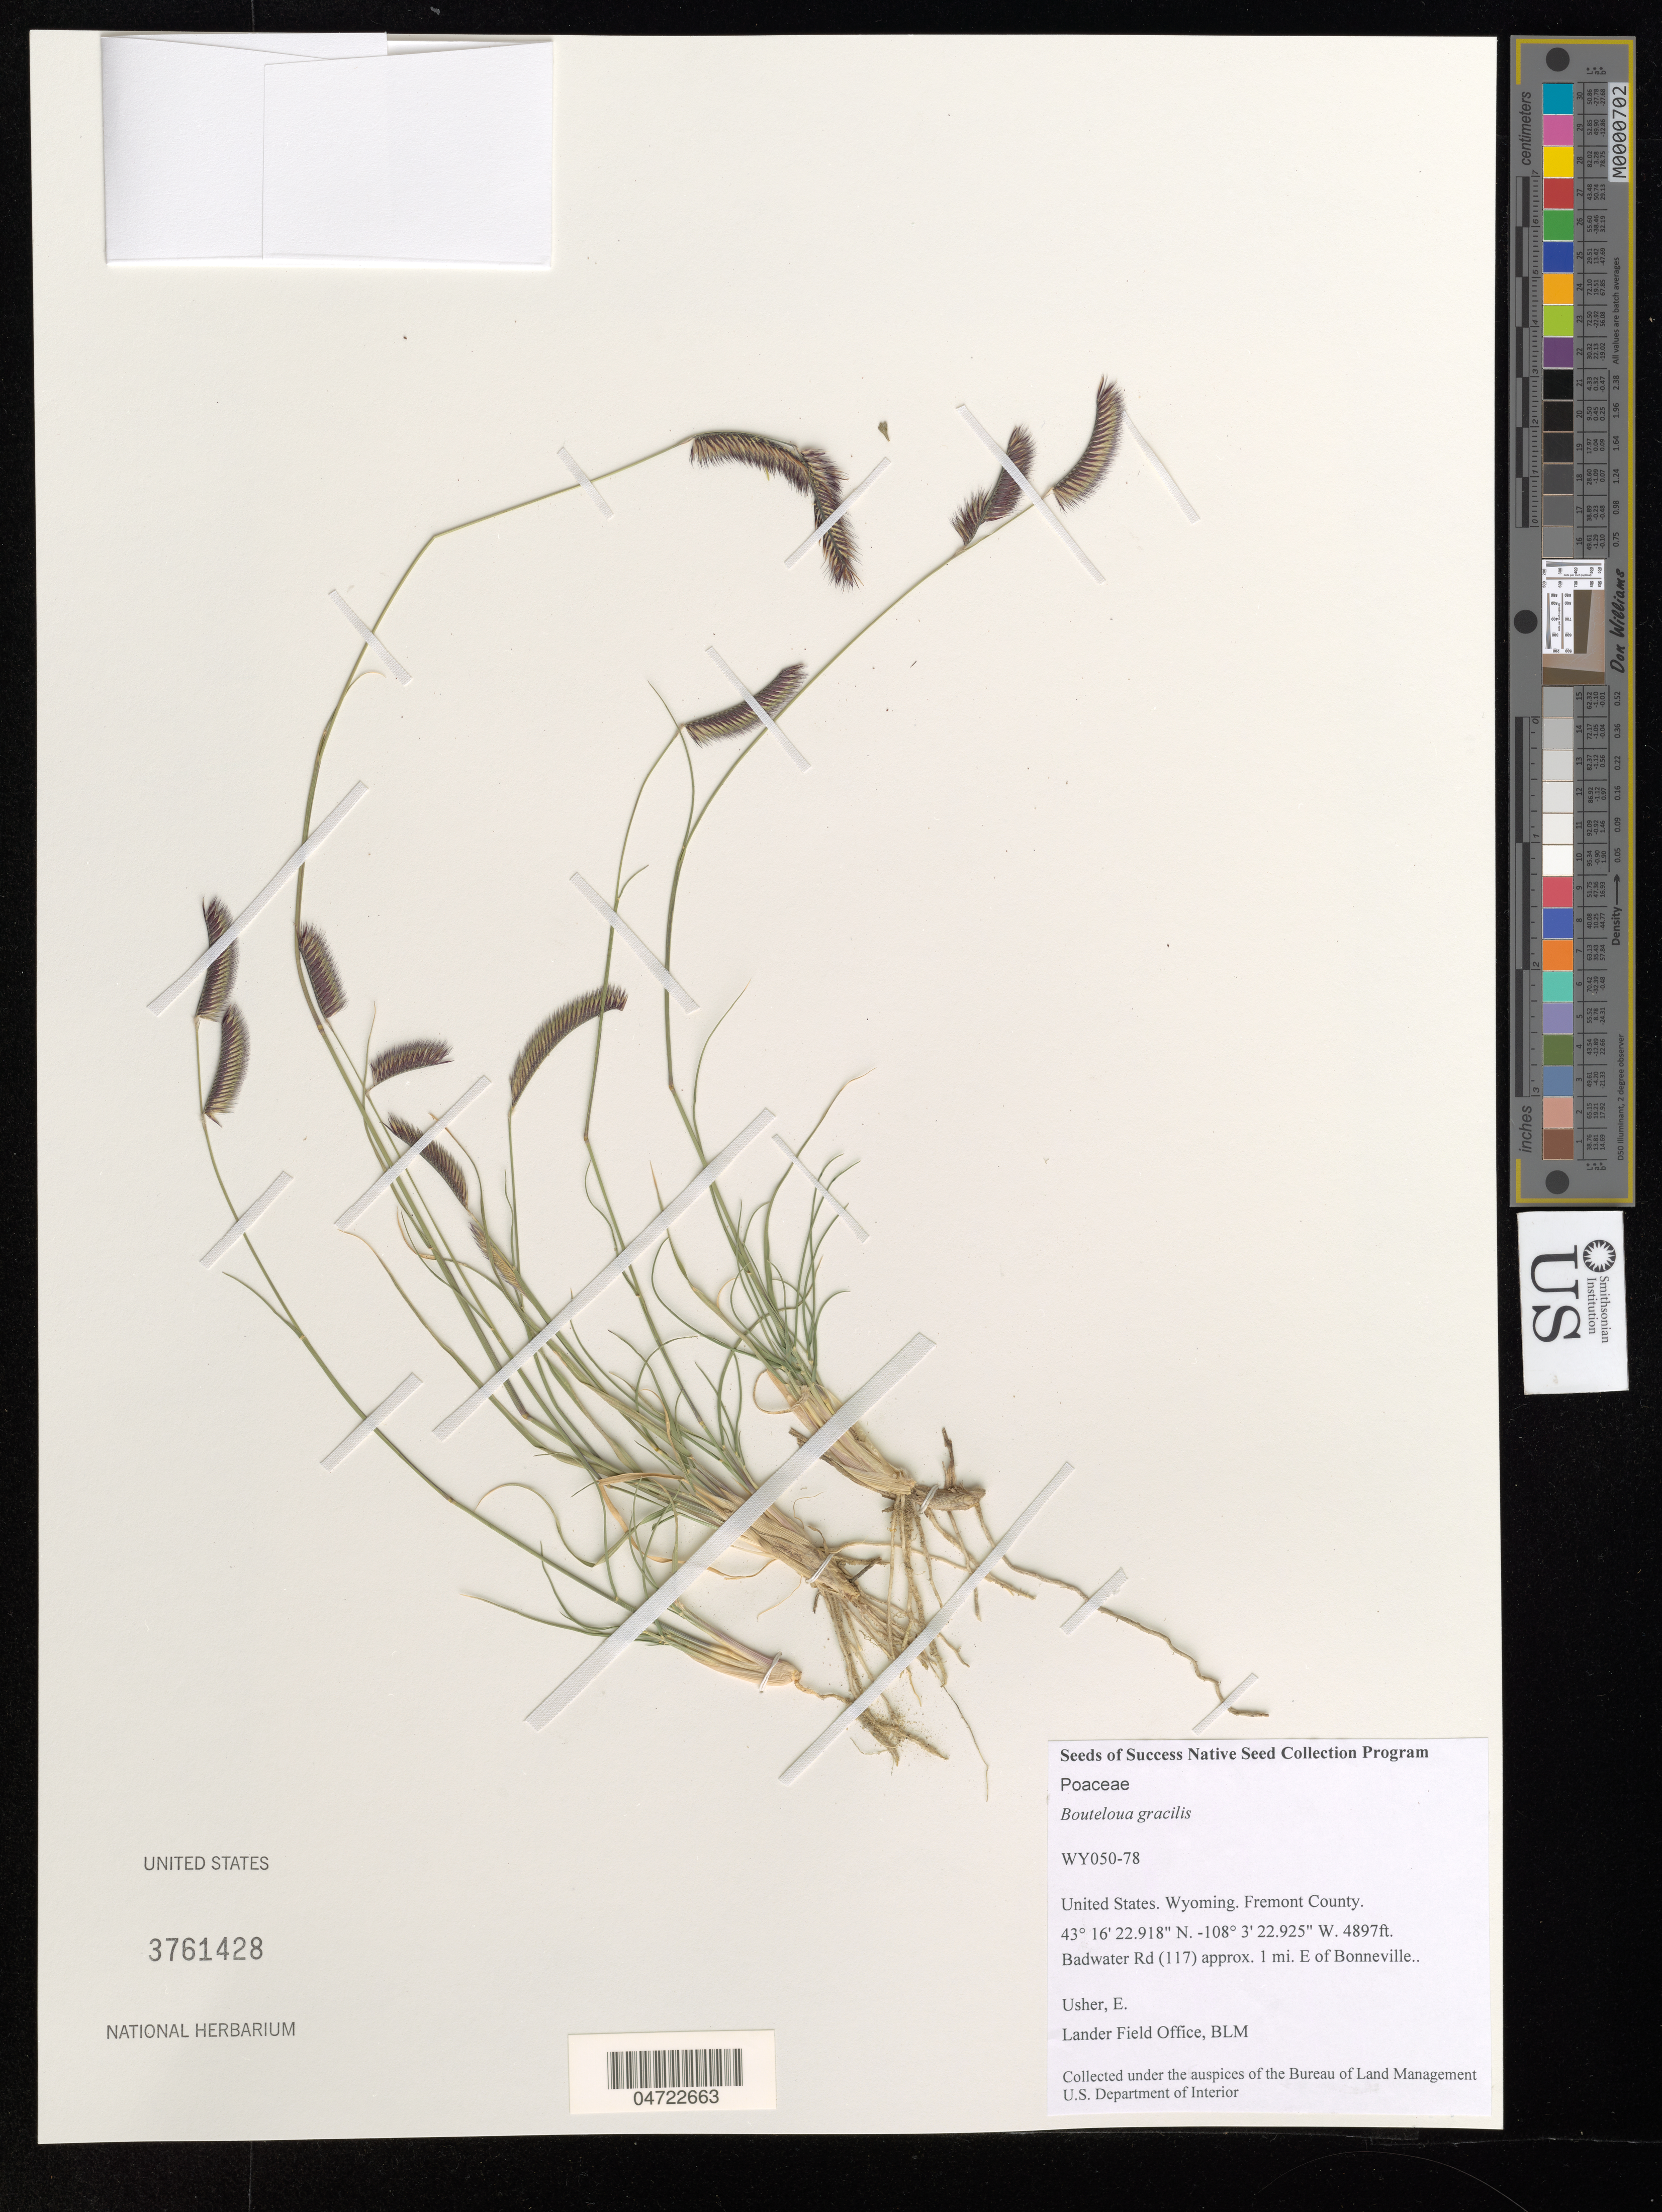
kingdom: Plantae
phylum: Tracheophyta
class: Liliopsida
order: Poales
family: Poaceae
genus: Bouteloua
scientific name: Bouteloua gracilis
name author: (Kunth) Lag. ex Griffiths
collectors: E. Usher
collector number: WY050-78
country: United States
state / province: Wyoming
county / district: Fremont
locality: Fremont County. Badwater Rd (117) approx. 1 mi. E of Bonneville.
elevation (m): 1493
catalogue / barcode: US 3761428